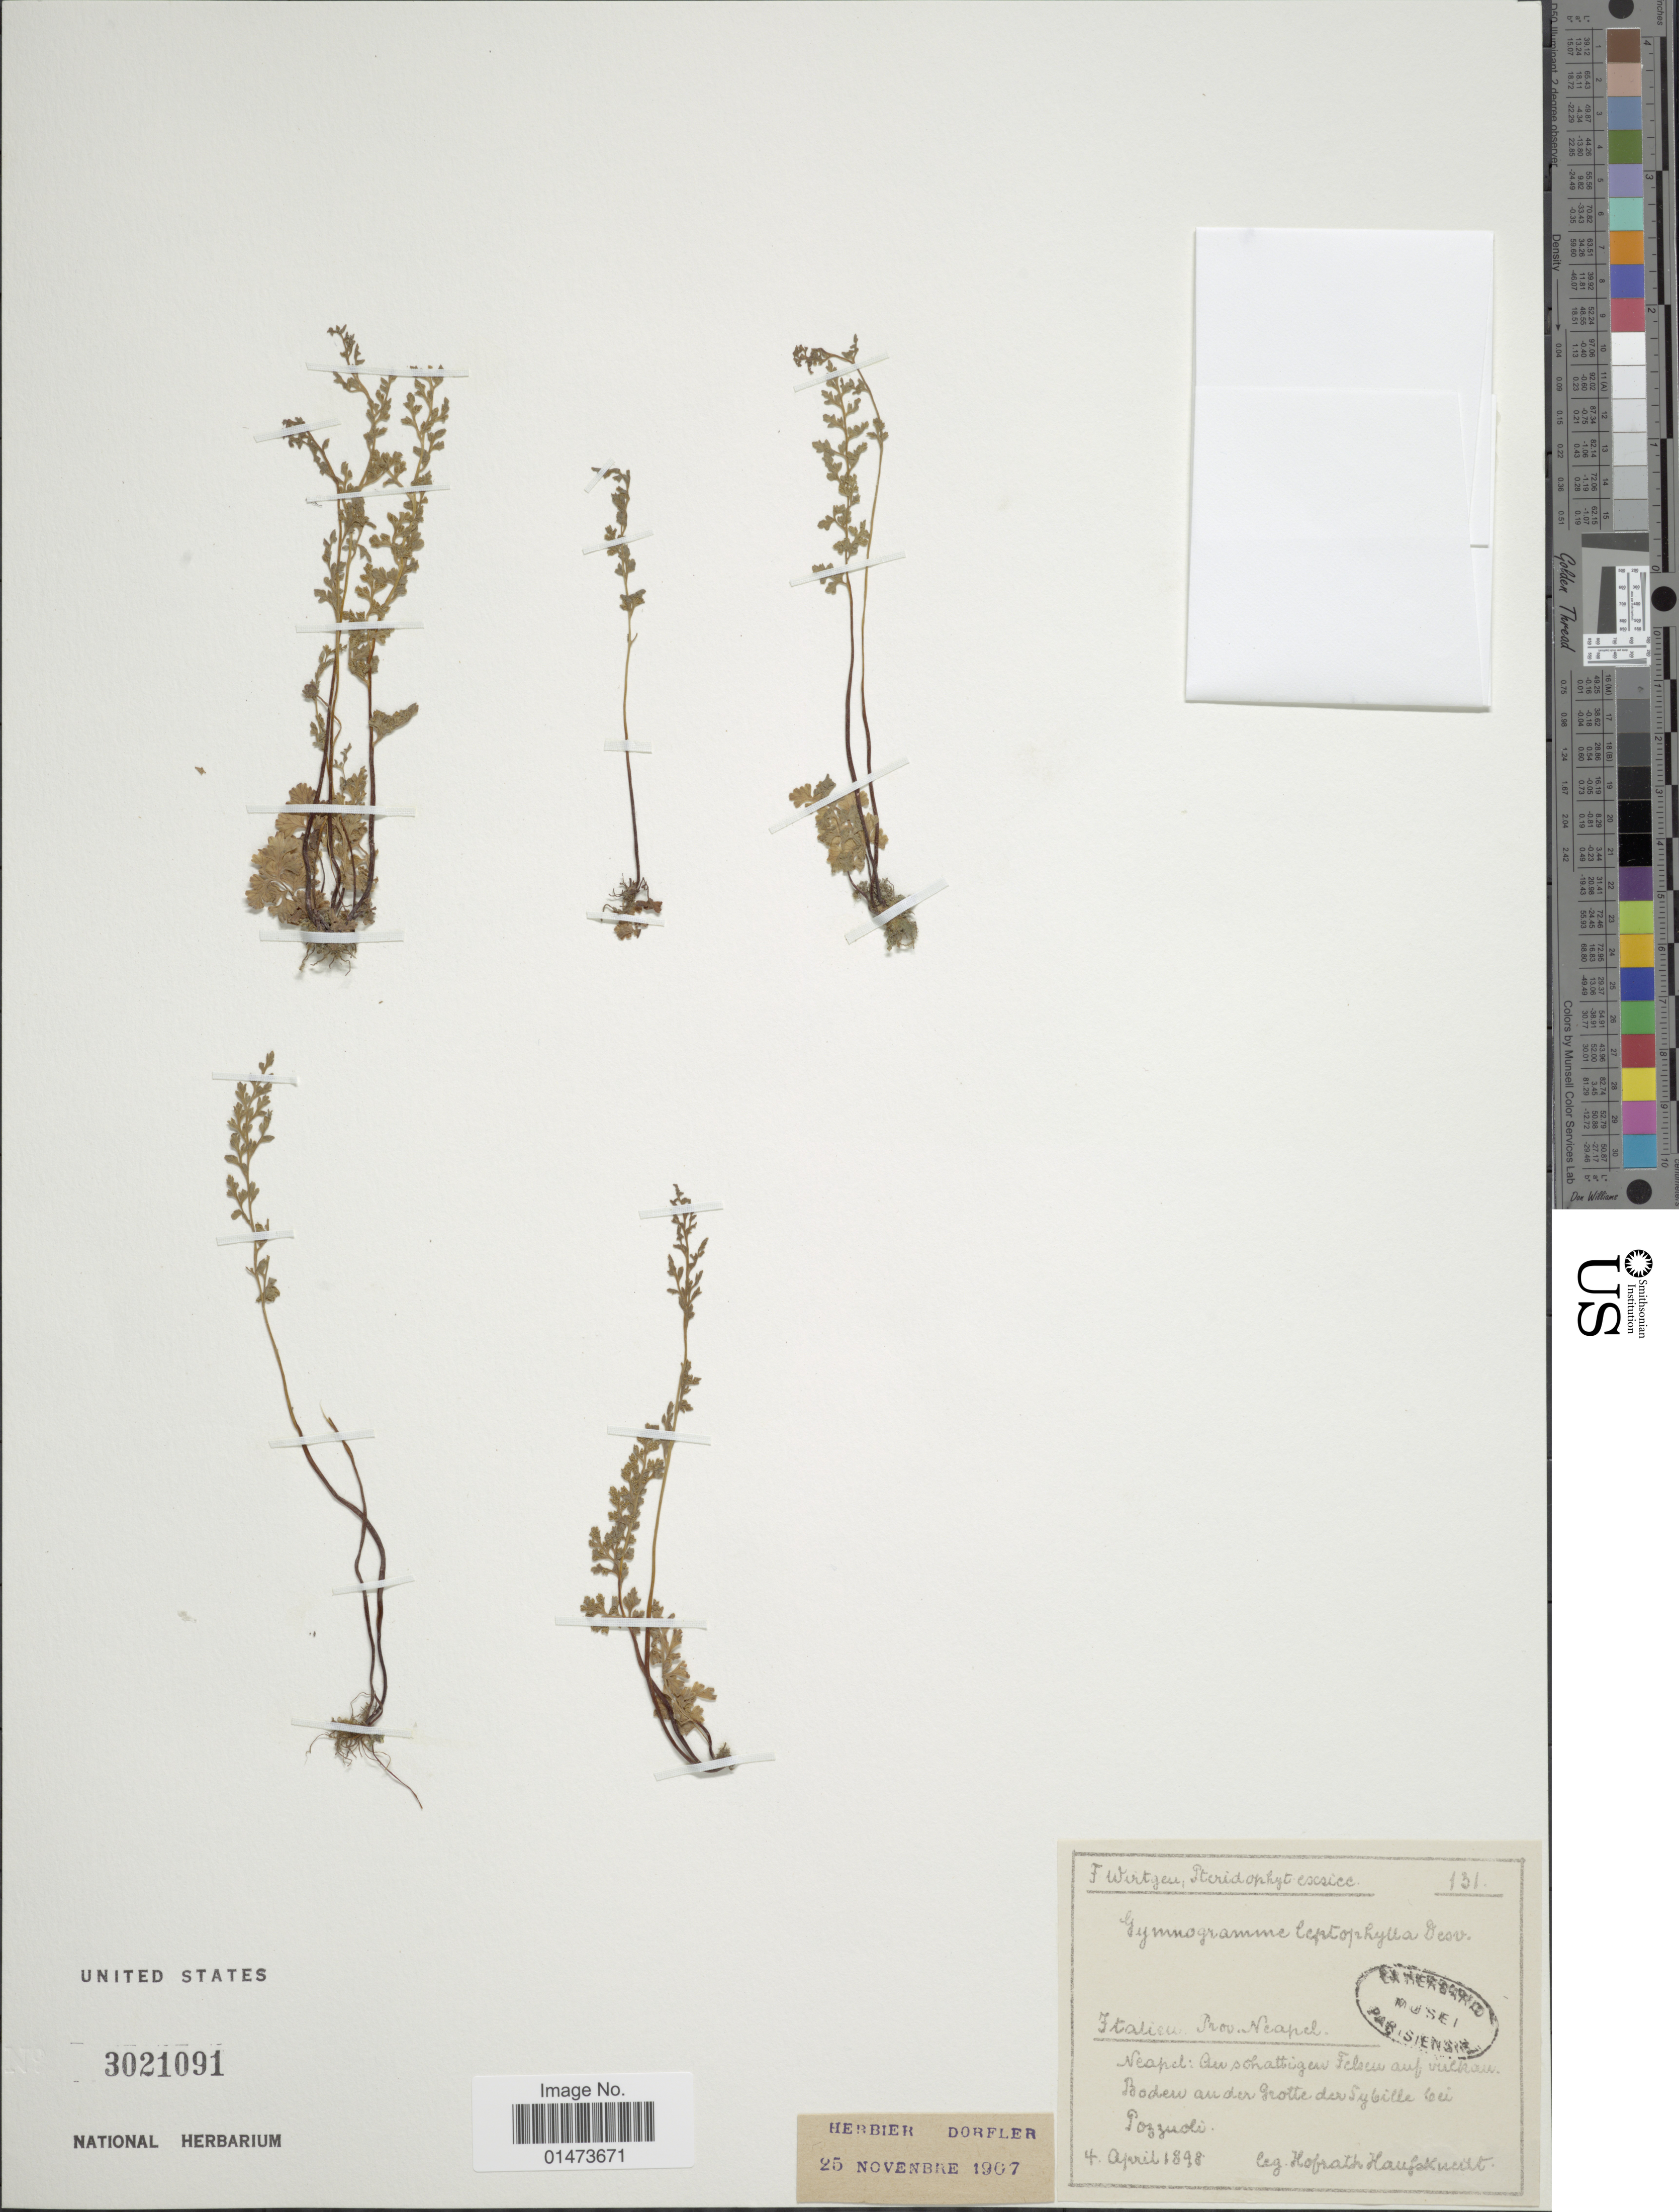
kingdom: Plantae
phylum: Tracheophyta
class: Polypodiopsida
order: Polypodiales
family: Pteridaceae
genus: Anogramma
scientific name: Anogramma leptophylla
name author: (L.) Link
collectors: H. Haussknecht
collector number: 131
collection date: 1898-04-04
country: Italy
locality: Prov. Neapal. Au schattiger Felsen auf vulkau Bodem au der Grotte der Sybille bei Pozzudi. [interpreted]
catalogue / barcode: US 3021091